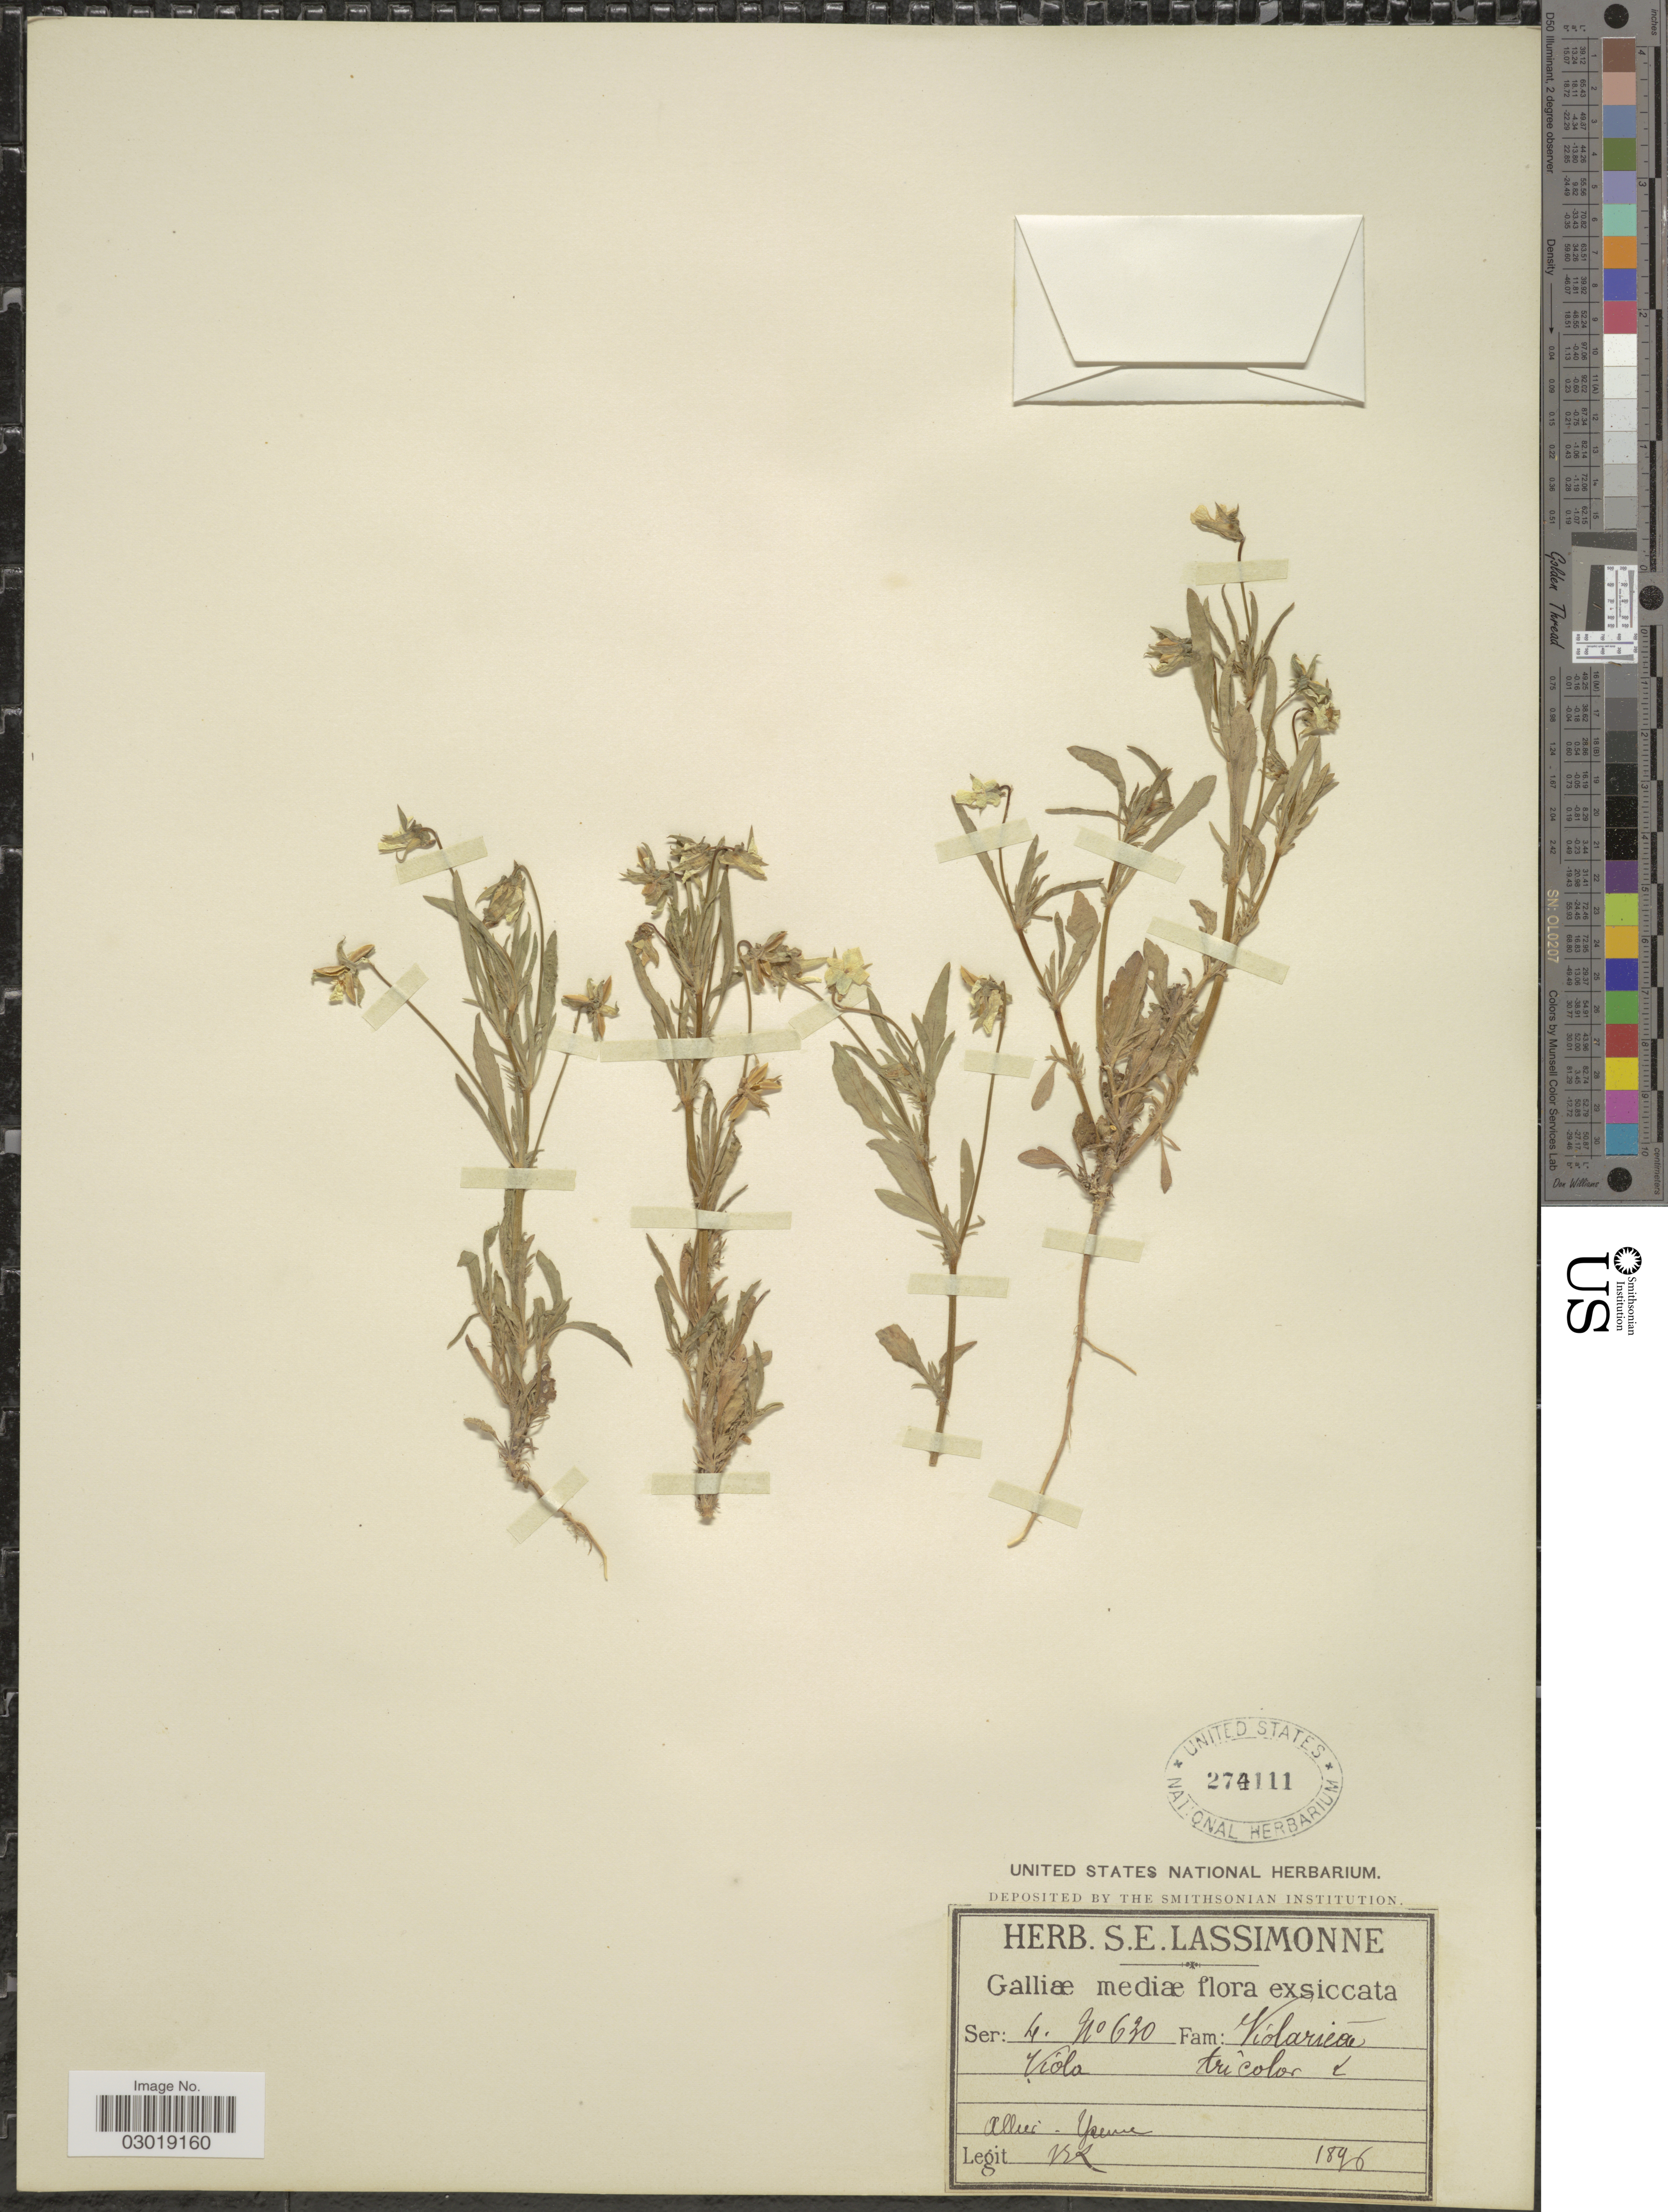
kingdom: Plantae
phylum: Tracheophyta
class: Magnoliopsida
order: Malpighiales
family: Violaceae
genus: Viola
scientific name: Viola tricolor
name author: L.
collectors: S. Lassimonne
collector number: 630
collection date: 1896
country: France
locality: Galliæ mediæ, Allier-Yzeure.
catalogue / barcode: US 274111